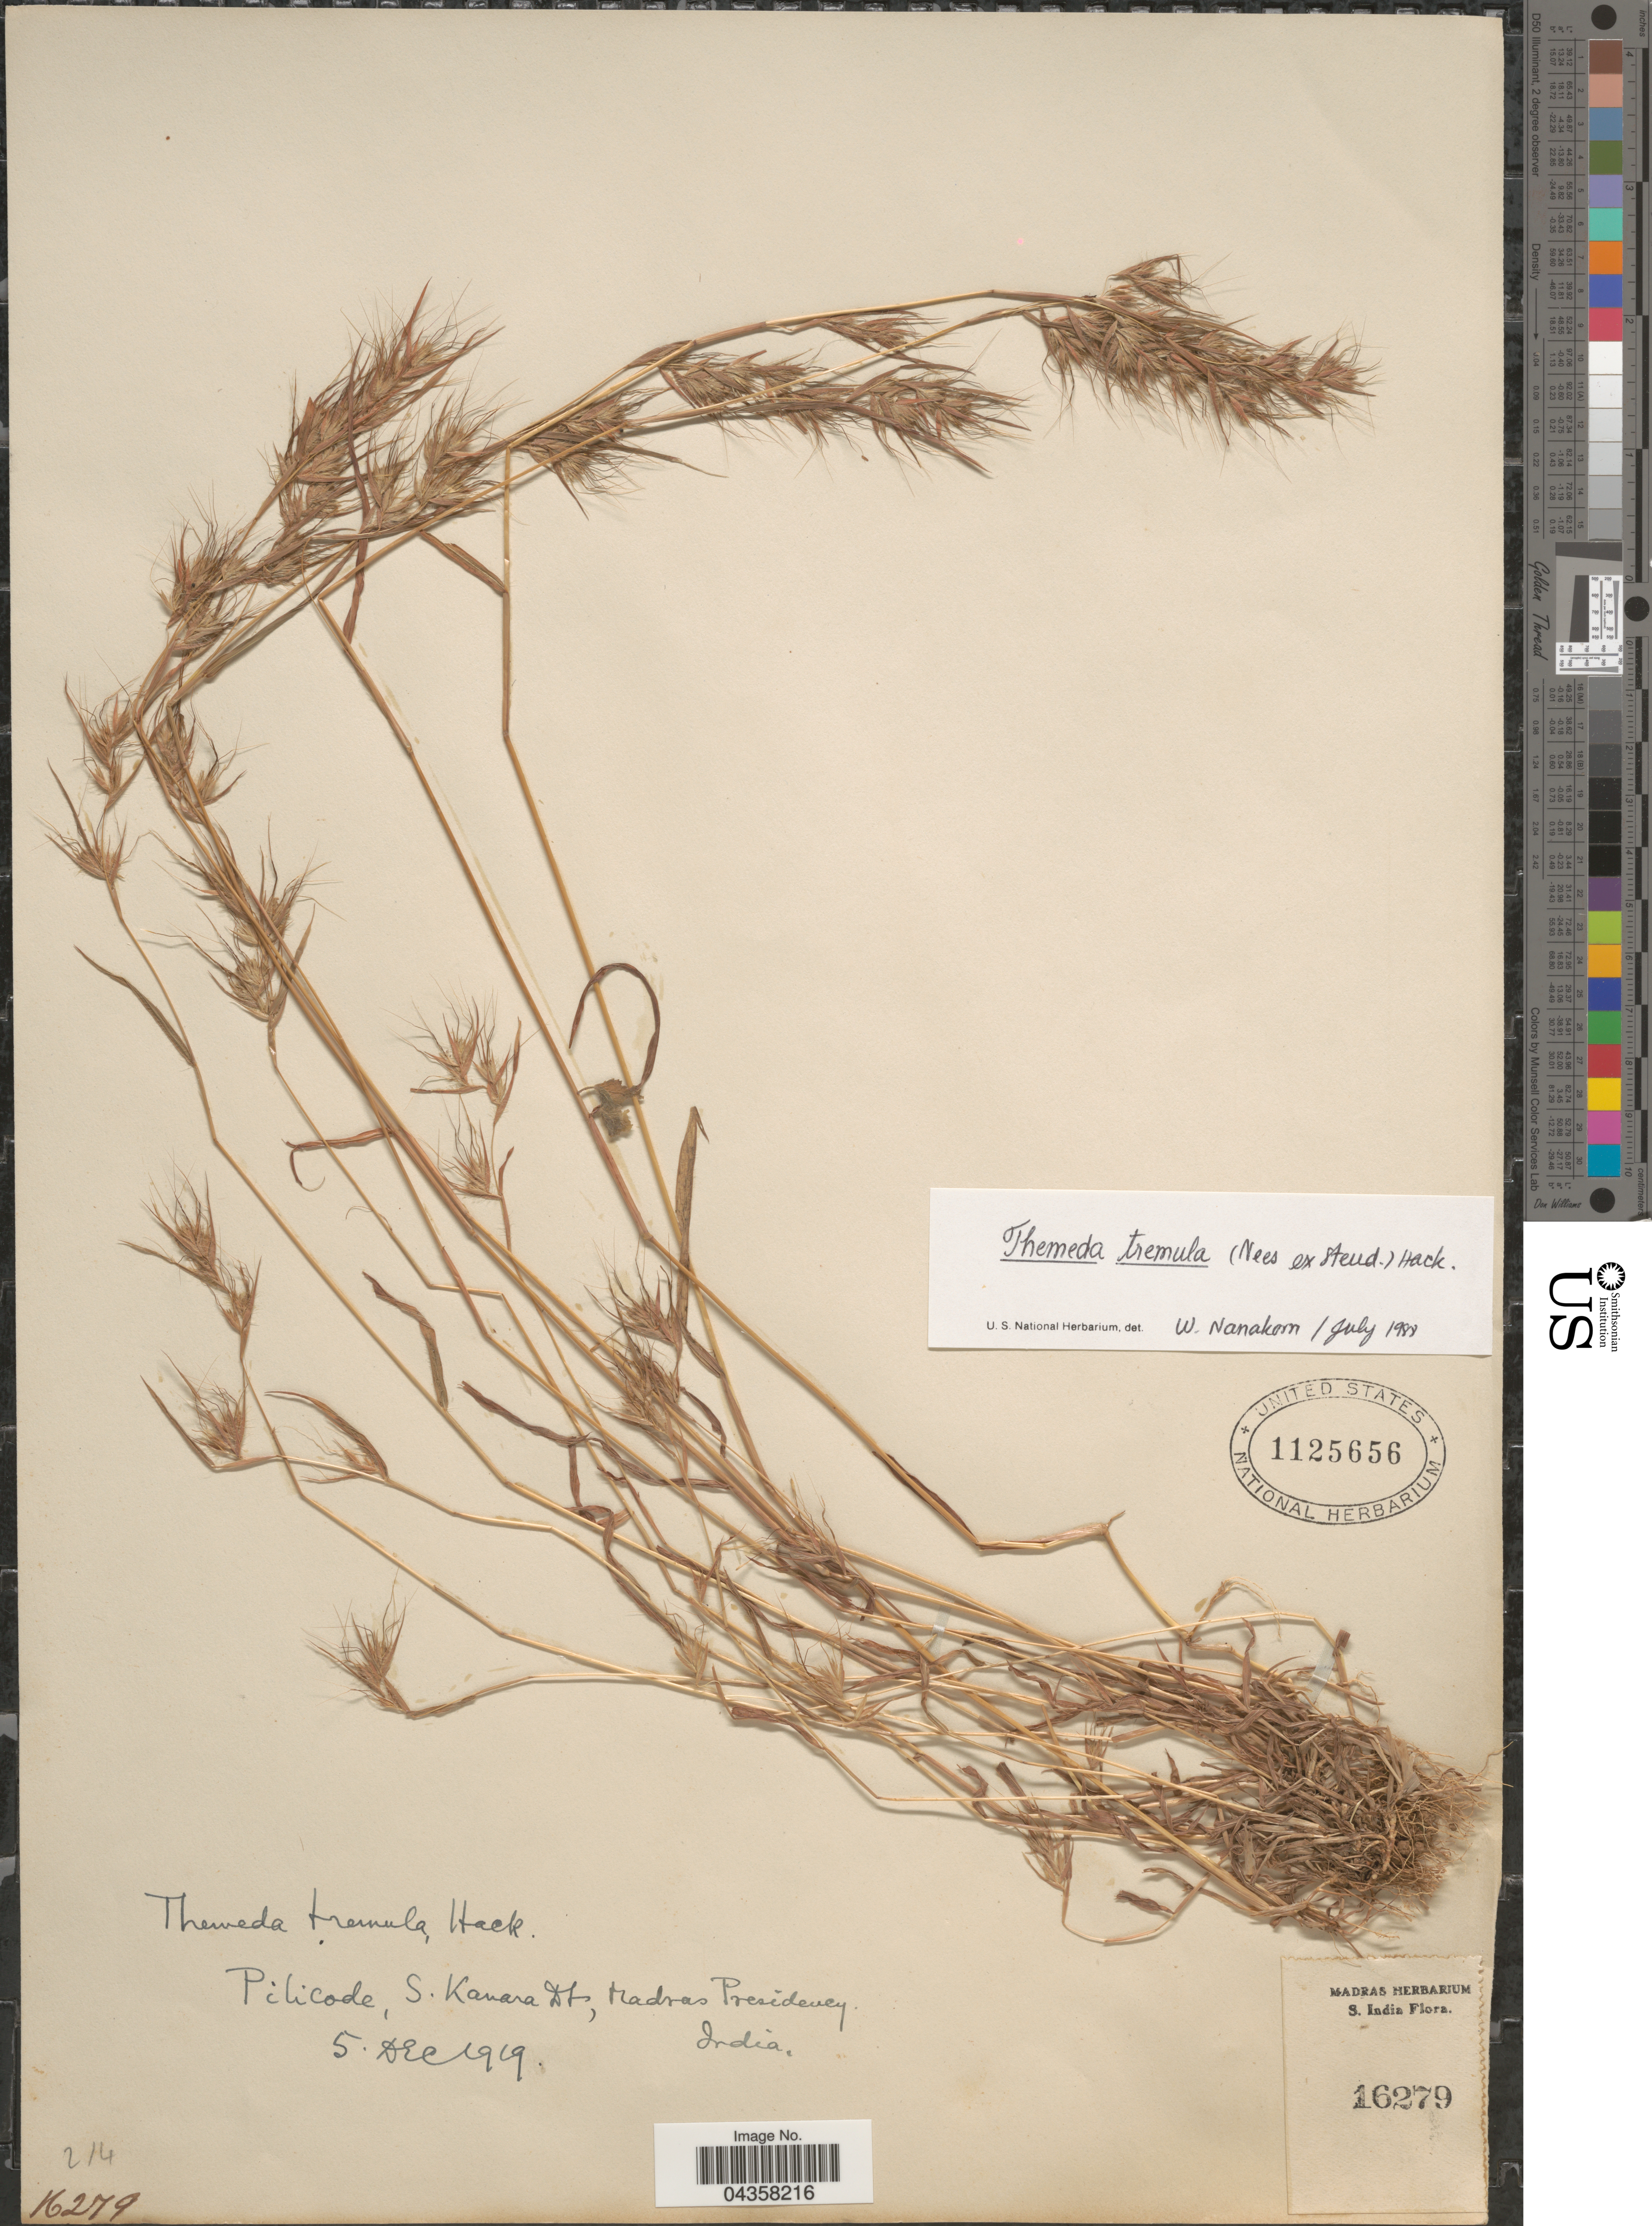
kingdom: Plantae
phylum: Tracheophyta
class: Liliopsida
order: Poales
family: Poaceae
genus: Themeda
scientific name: Themeda tremula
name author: (Nees) Hack.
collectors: Ex herb. Madras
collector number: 16279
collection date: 1919-12-05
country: India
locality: Pilicode, S. Kanara Dt, Madras Presidency. S. India.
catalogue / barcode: US 1125656